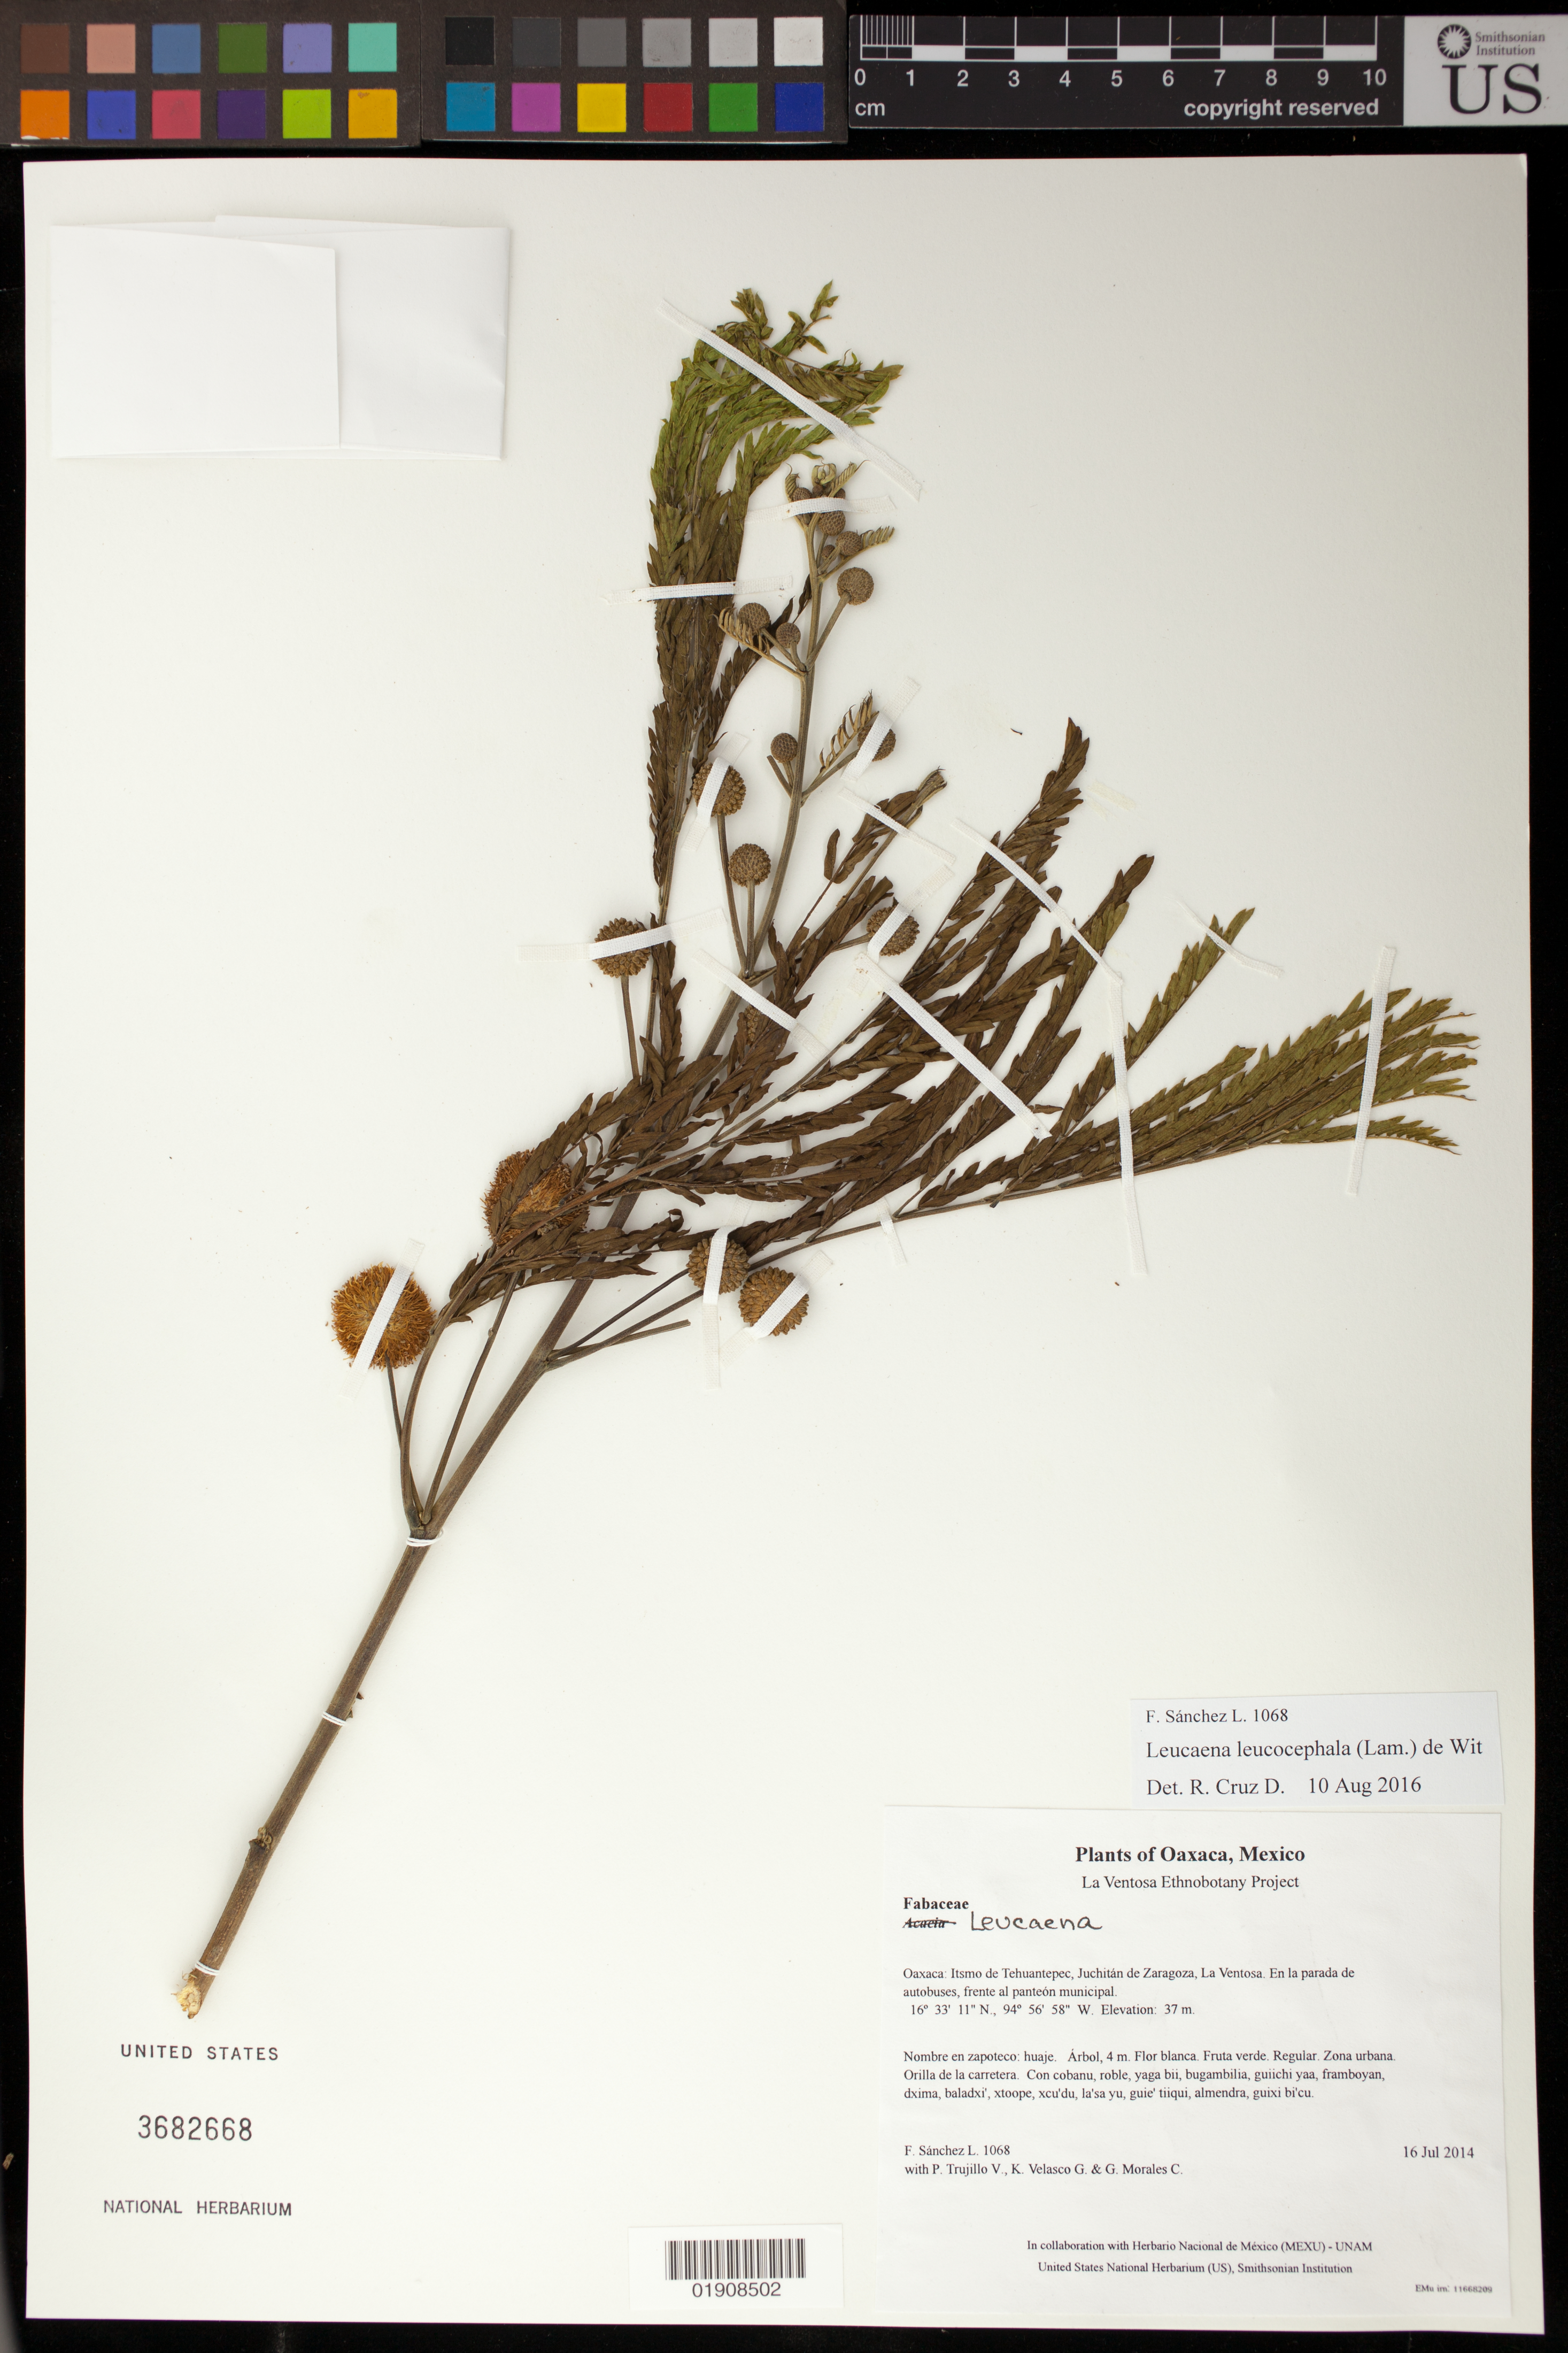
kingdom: Plantae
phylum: Tracheophyta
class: Magnoliopsida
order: Fabales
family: Fabaceae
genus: Leucaena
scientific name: Leucaena leucocephala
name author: (Lam.) de Wit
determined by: Cruz D., R.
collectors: F. Sánchez L., P. Trujillo V., K. Velasco G. & G. Morales C.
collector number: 1068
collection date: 2014-07-16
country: Mexico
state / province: Oaxaca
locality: Itsmo de Tehuantepec, Juchitán de Zaragoza, La Ventosa. En la parada de autobuses, frente al panteón municipal.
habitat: Zona urbana. Orilla de la carretera.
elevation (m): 37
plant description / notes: MEXU; Yaga. 4 m. Guie' naquichi'. Cuaananaxhi naga'. Nuu.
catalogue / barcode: US 3682668